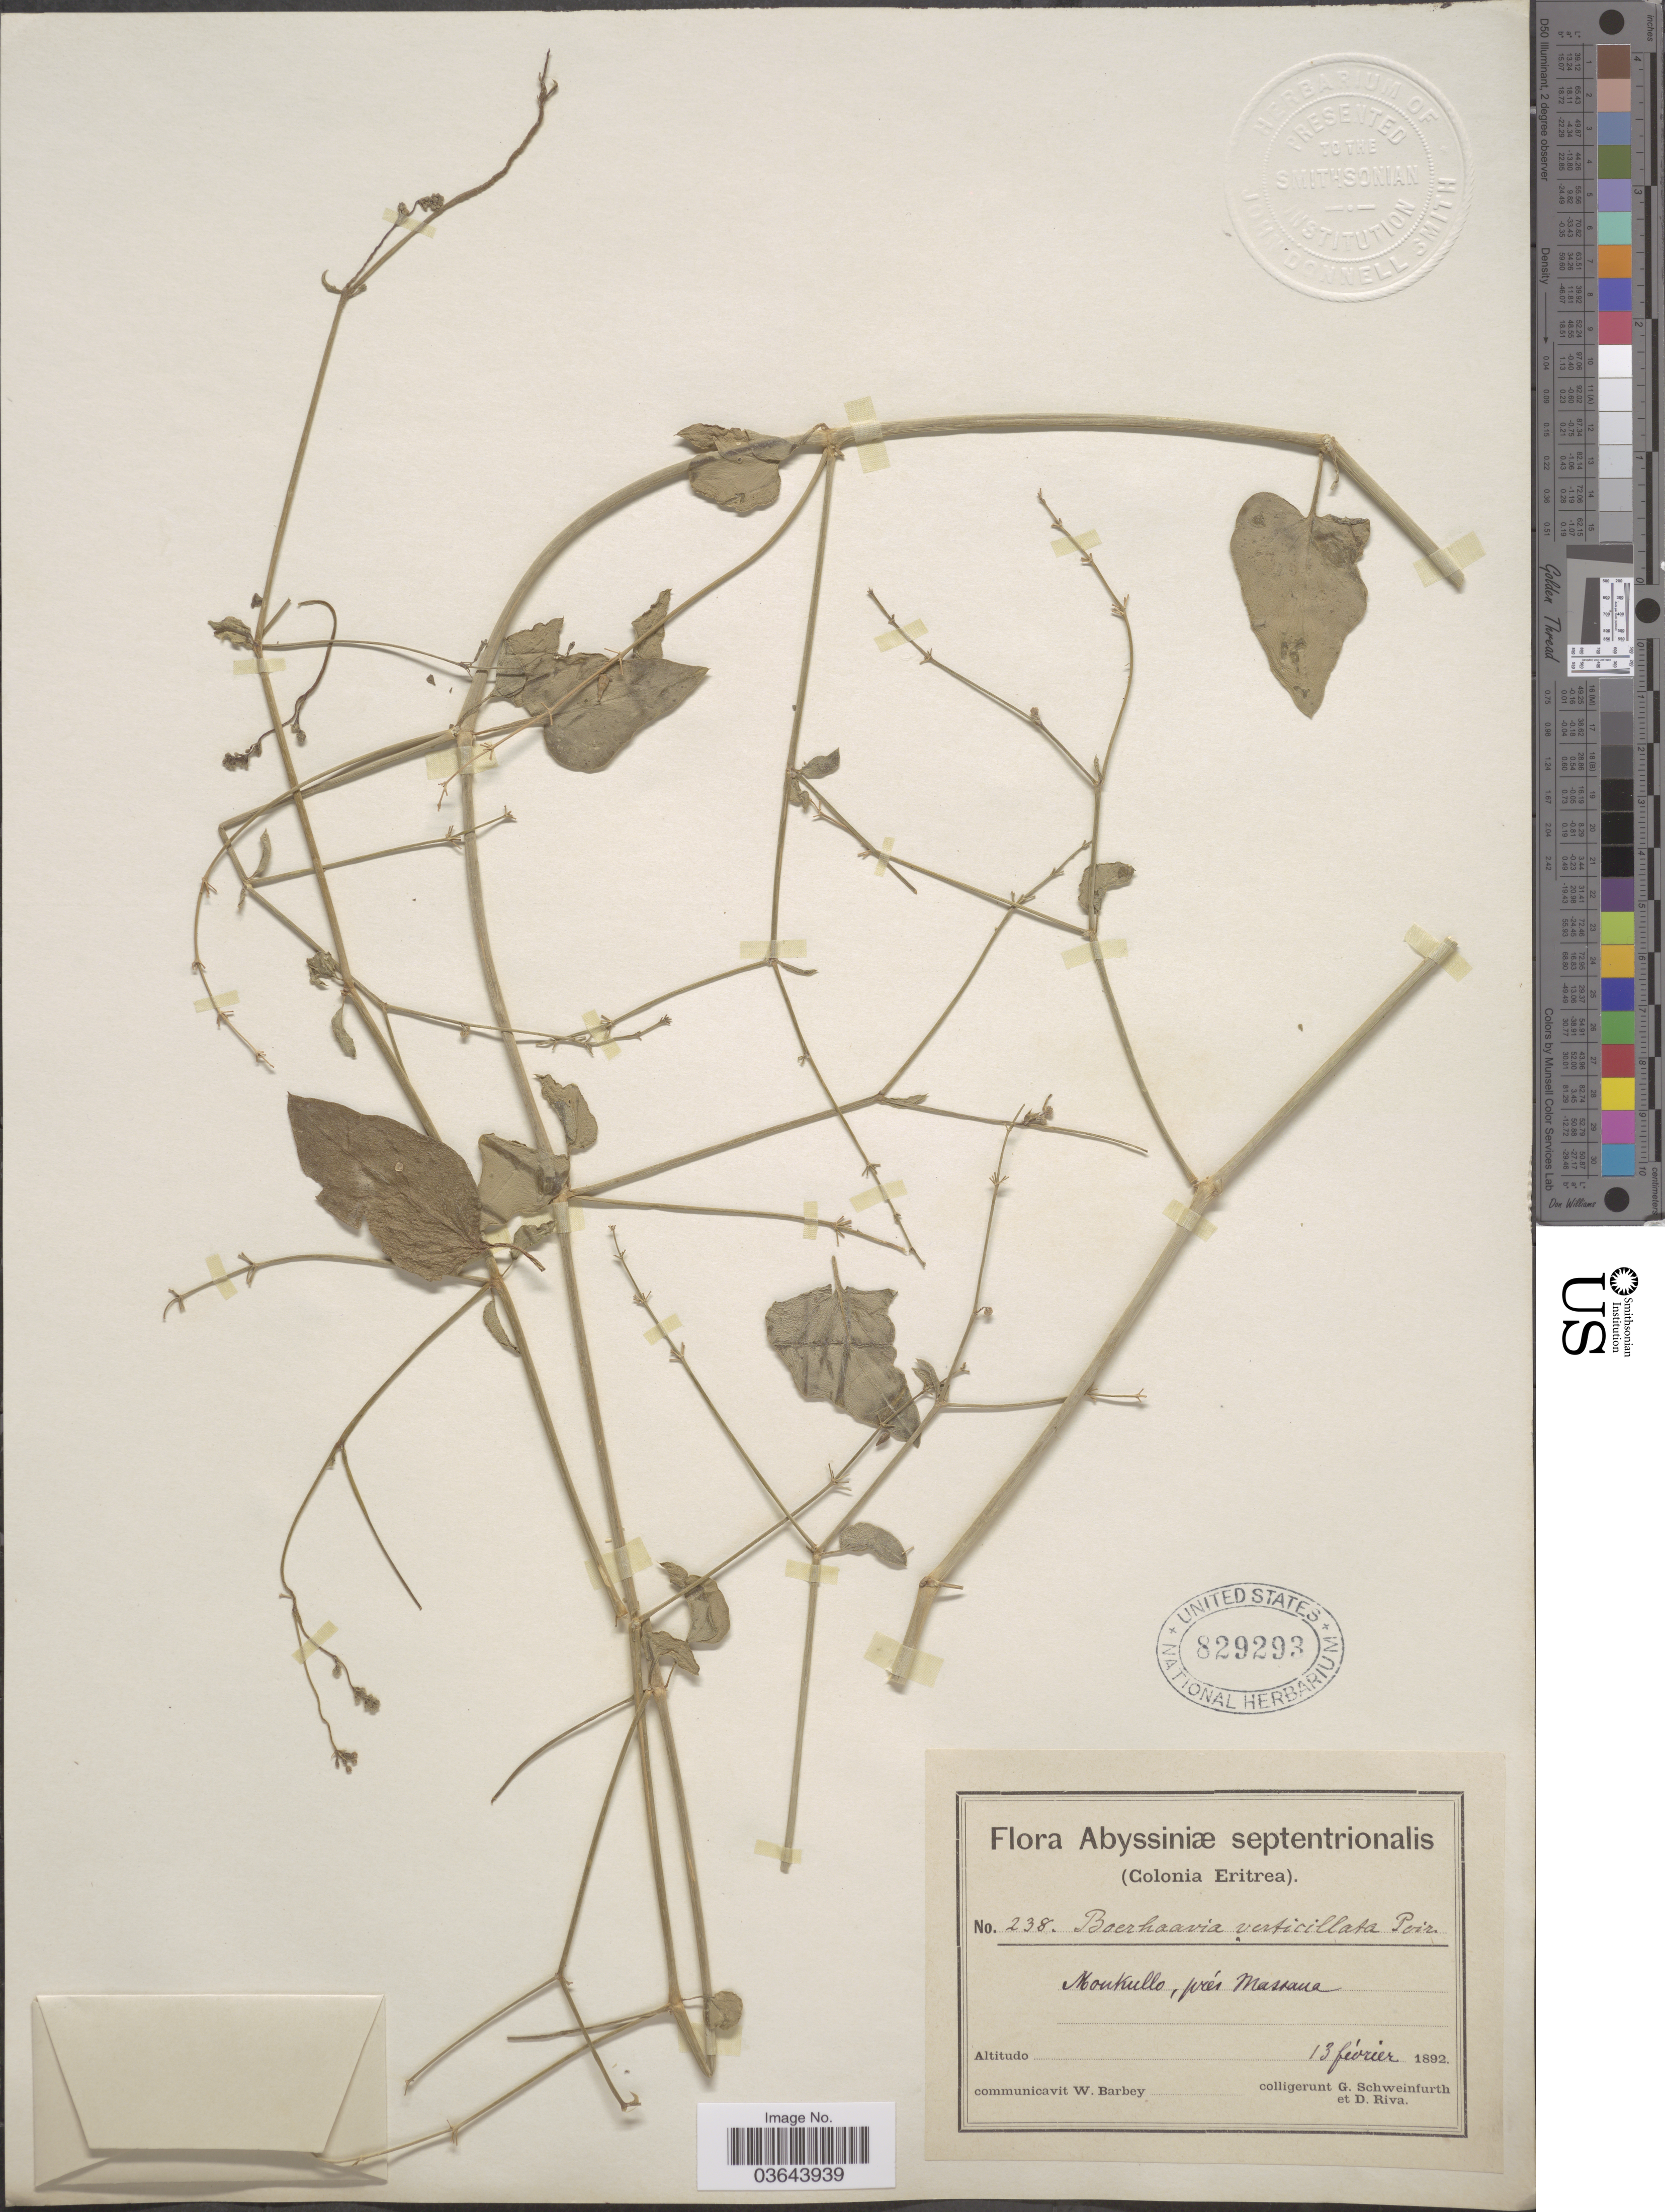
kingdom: Plantae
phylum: Tracheophyta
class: Magnoliopsida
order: Caryophyllales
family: Nyctaginaceae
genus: Boerhavia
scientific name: Boerhavia verticillata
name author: Poir.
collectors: G. A. Schweinfurth (herbarium) & D. Riva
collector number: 238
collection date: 1892-02-13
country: Ethiopia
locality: Abyssiniæ septentrionalis (Colonia Eritrea). Monkullo, prés Massana.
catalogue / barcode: US 829293